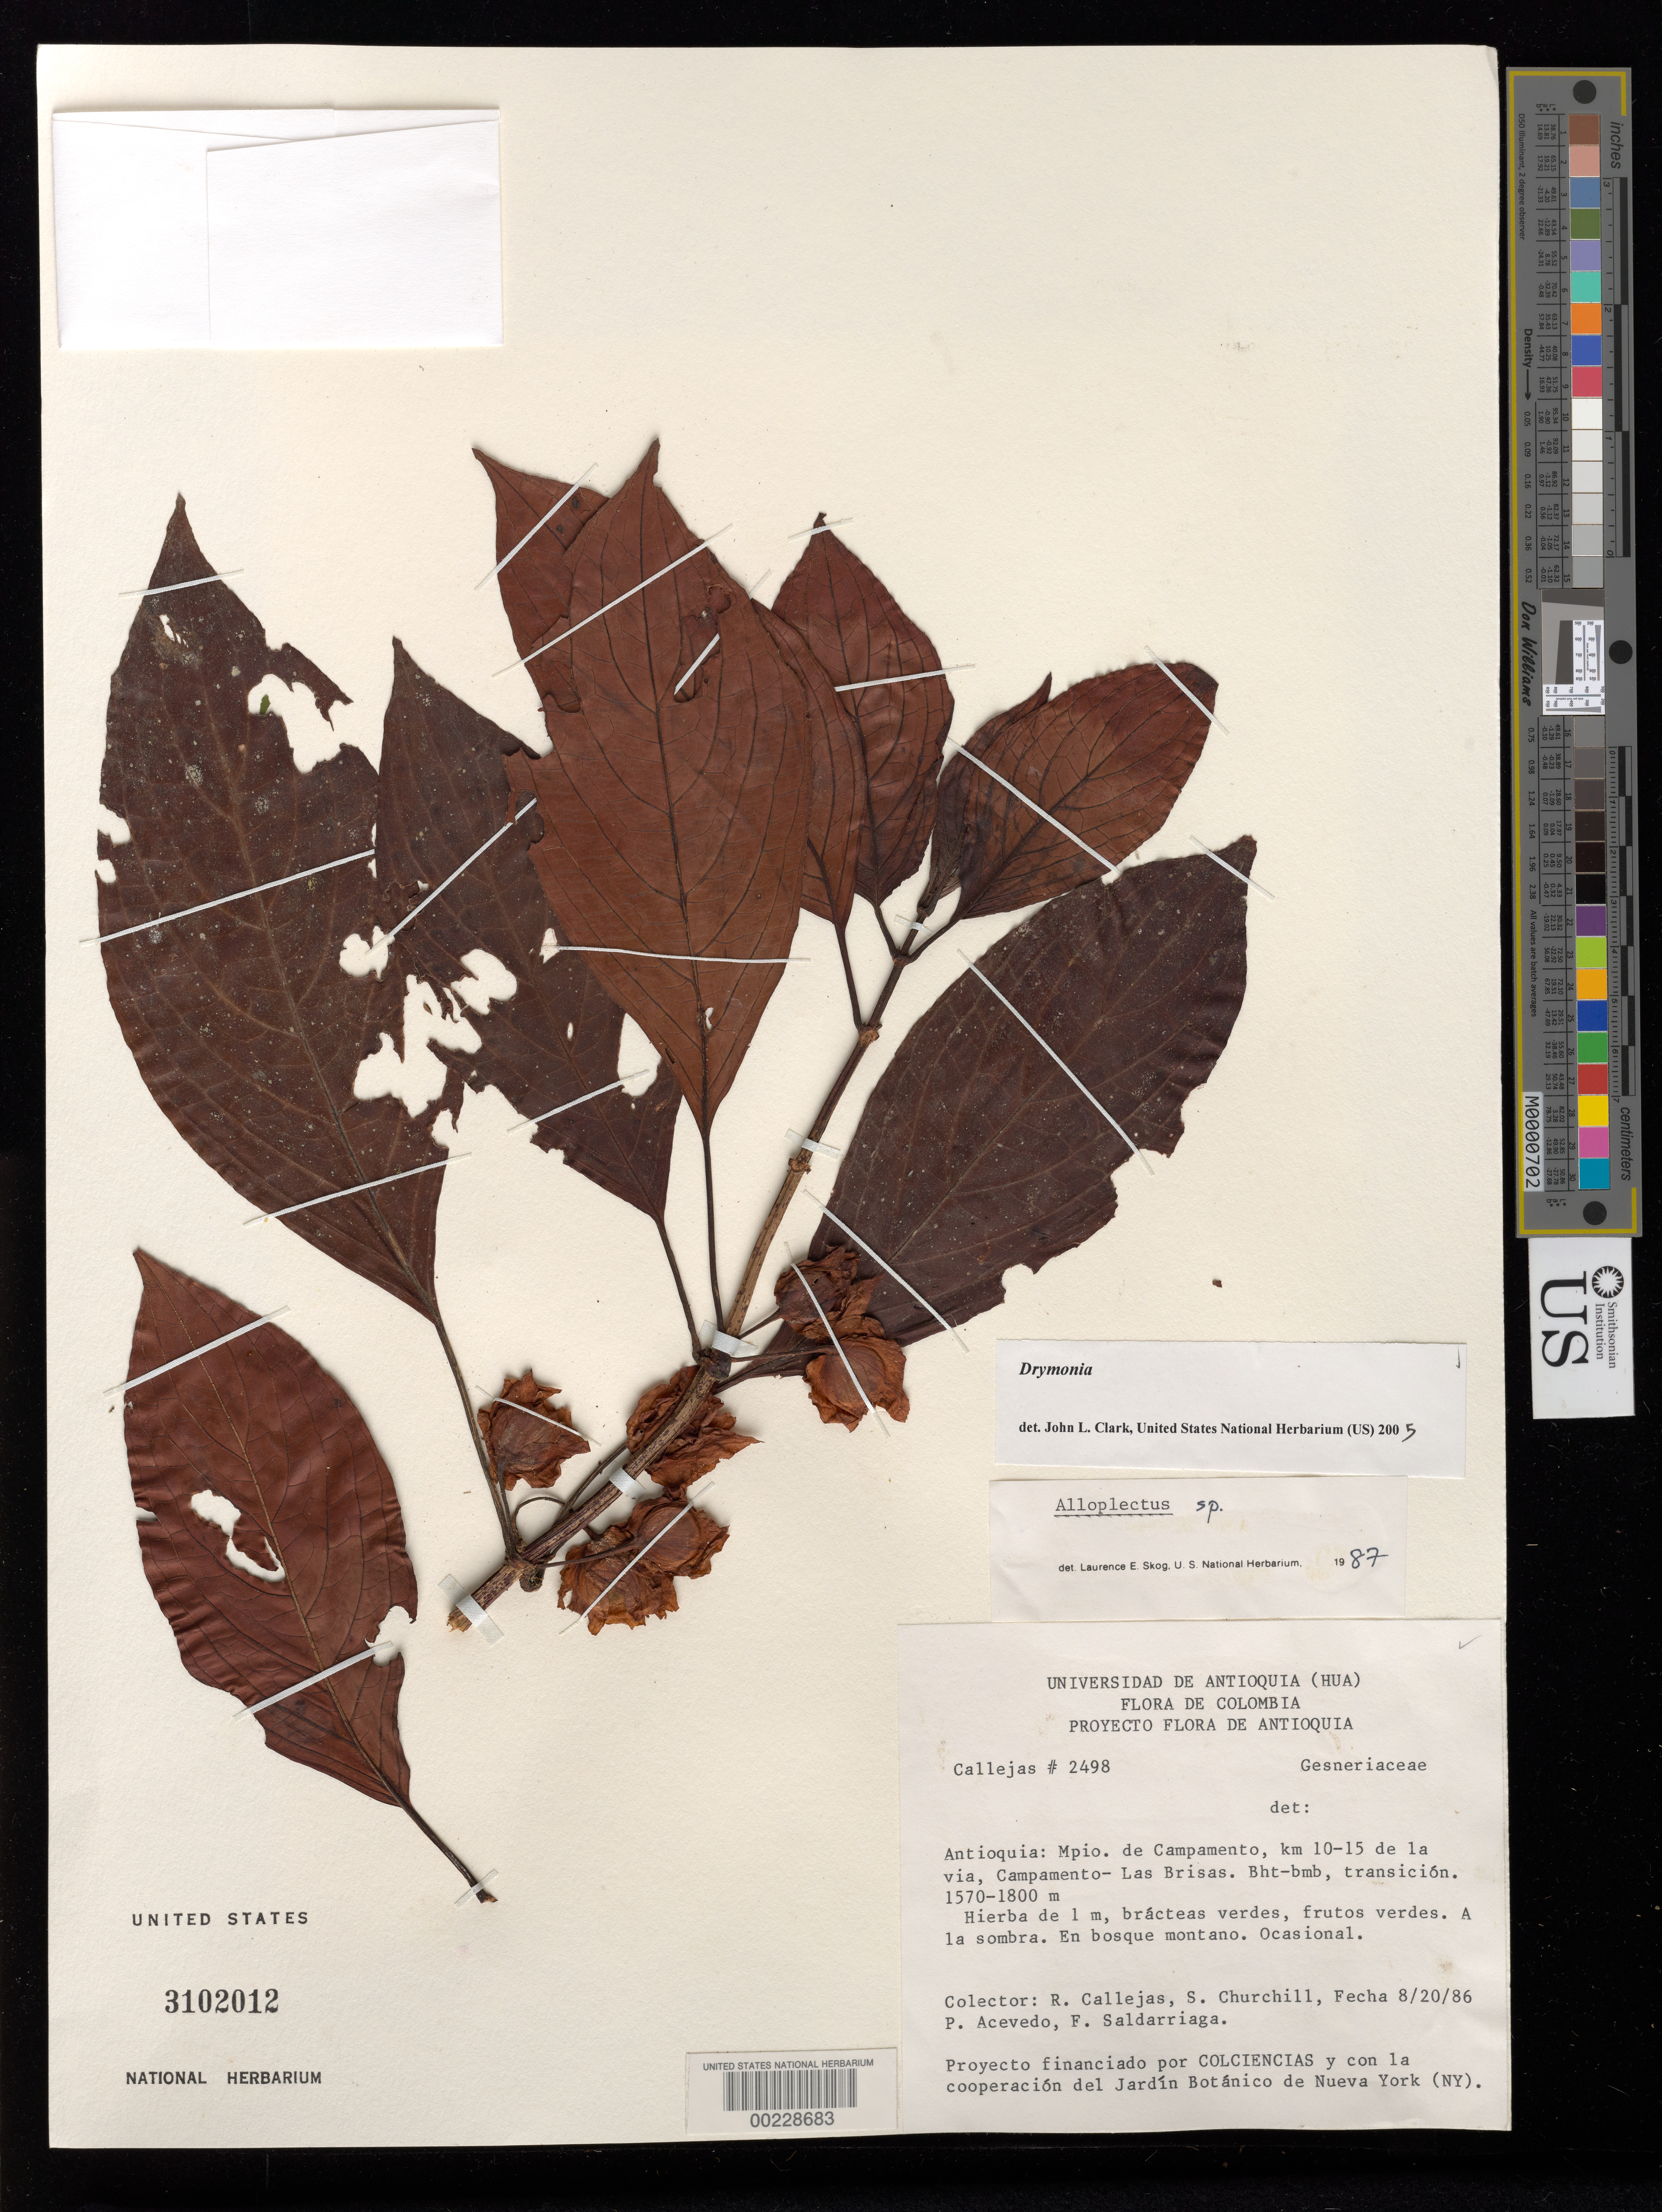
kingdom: Plantae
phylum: Tracheophyta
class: Magnoliopsida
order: Lamiales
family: Gesneriaceae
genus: Drymonia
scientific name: Drymonia sp.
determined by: Clark, J. L., (SEL), The Marie Selby Botanical Garden (UNITED STATES)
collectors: R. Callejas, S. Churchill, P. Acevedo-Rodr. & F. Saldarriaga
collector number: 2498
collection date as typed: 20 Aug 1986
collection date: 1986-08-20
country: Colombia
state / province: Antioquia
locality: Mpio. de Campamento, km 10 - 15 de la via, Campamento - Las Brisas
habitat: bht-bmb, transition; montane forest; in the shade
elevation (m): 1570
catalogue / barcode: US 3102012